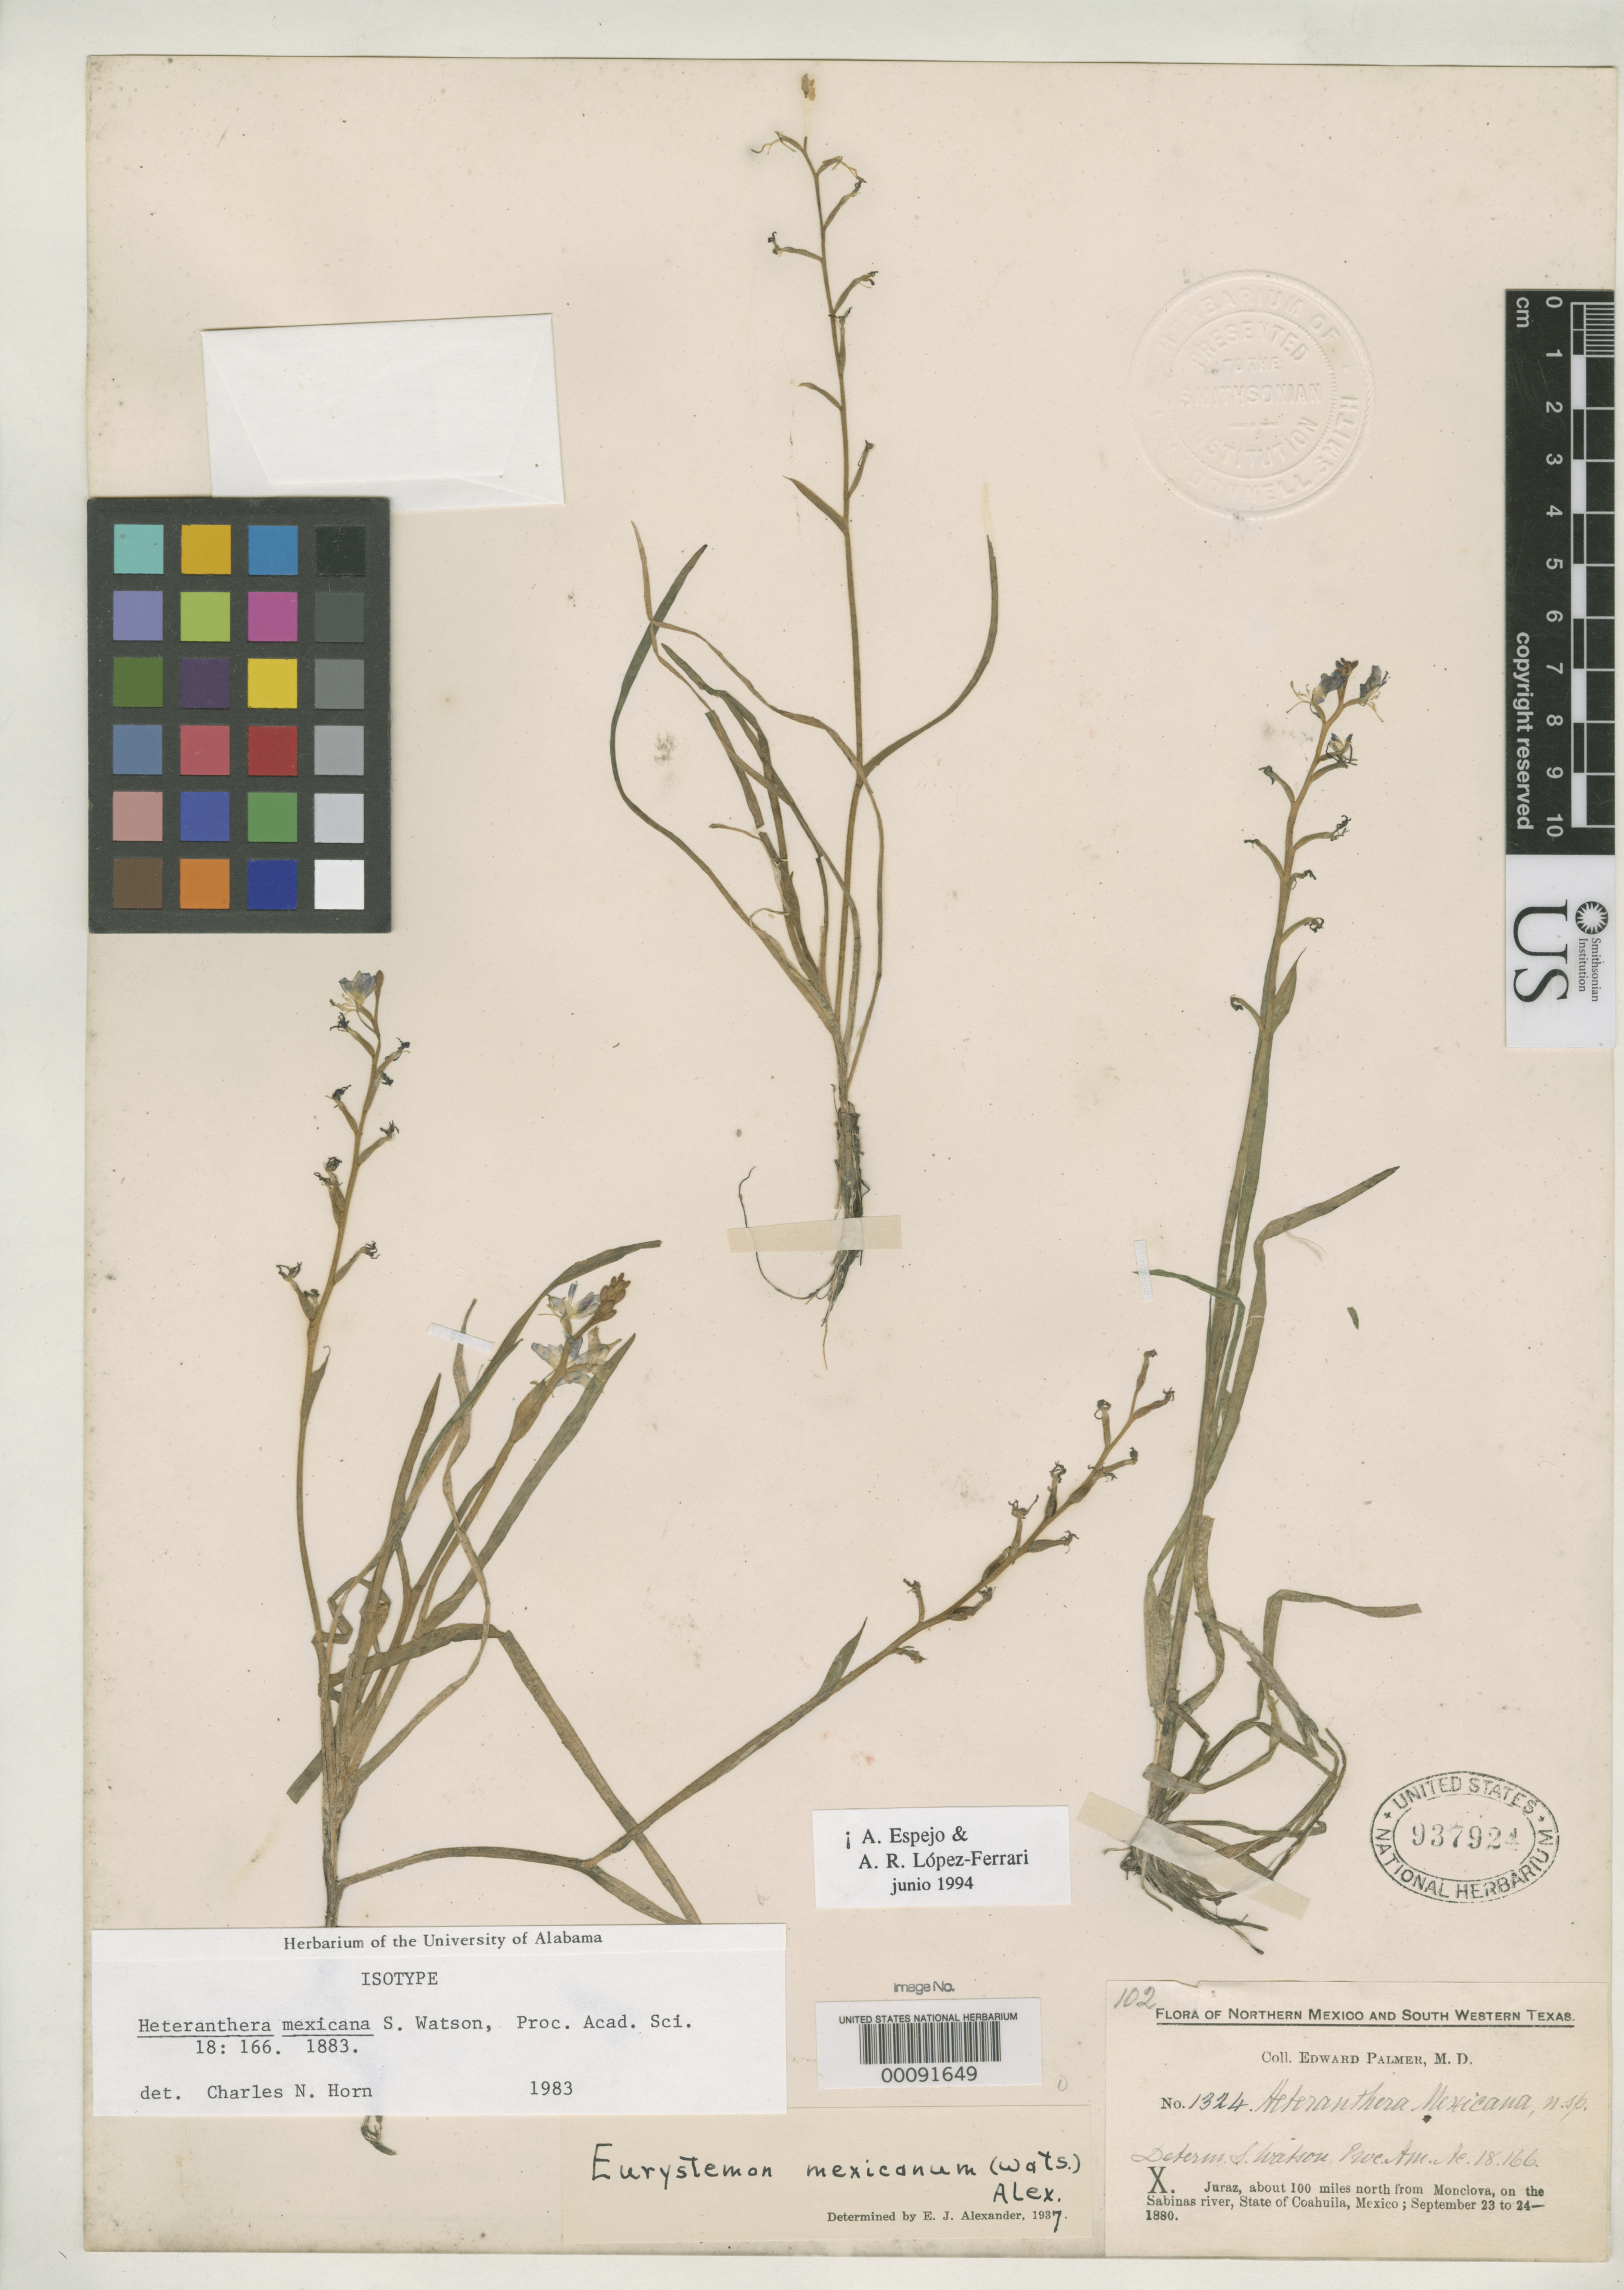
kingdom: Plantae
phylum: Tracheophyta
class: Liliopsida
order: Commelinales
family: Pontederiaceae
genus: Heteranthera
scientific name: Heteranthera mexicana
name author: S. Watson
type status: Isotype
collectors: E. Palmer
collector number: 1324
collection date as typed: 23 Sep 1880 to 24 Sep 1880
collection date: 1880-09-23/1880-09-24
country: Mexico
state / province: Coahuila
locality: Juraz, ca. 100 mi N of Monoclava, on Sabinas River.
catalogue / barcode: US 937924